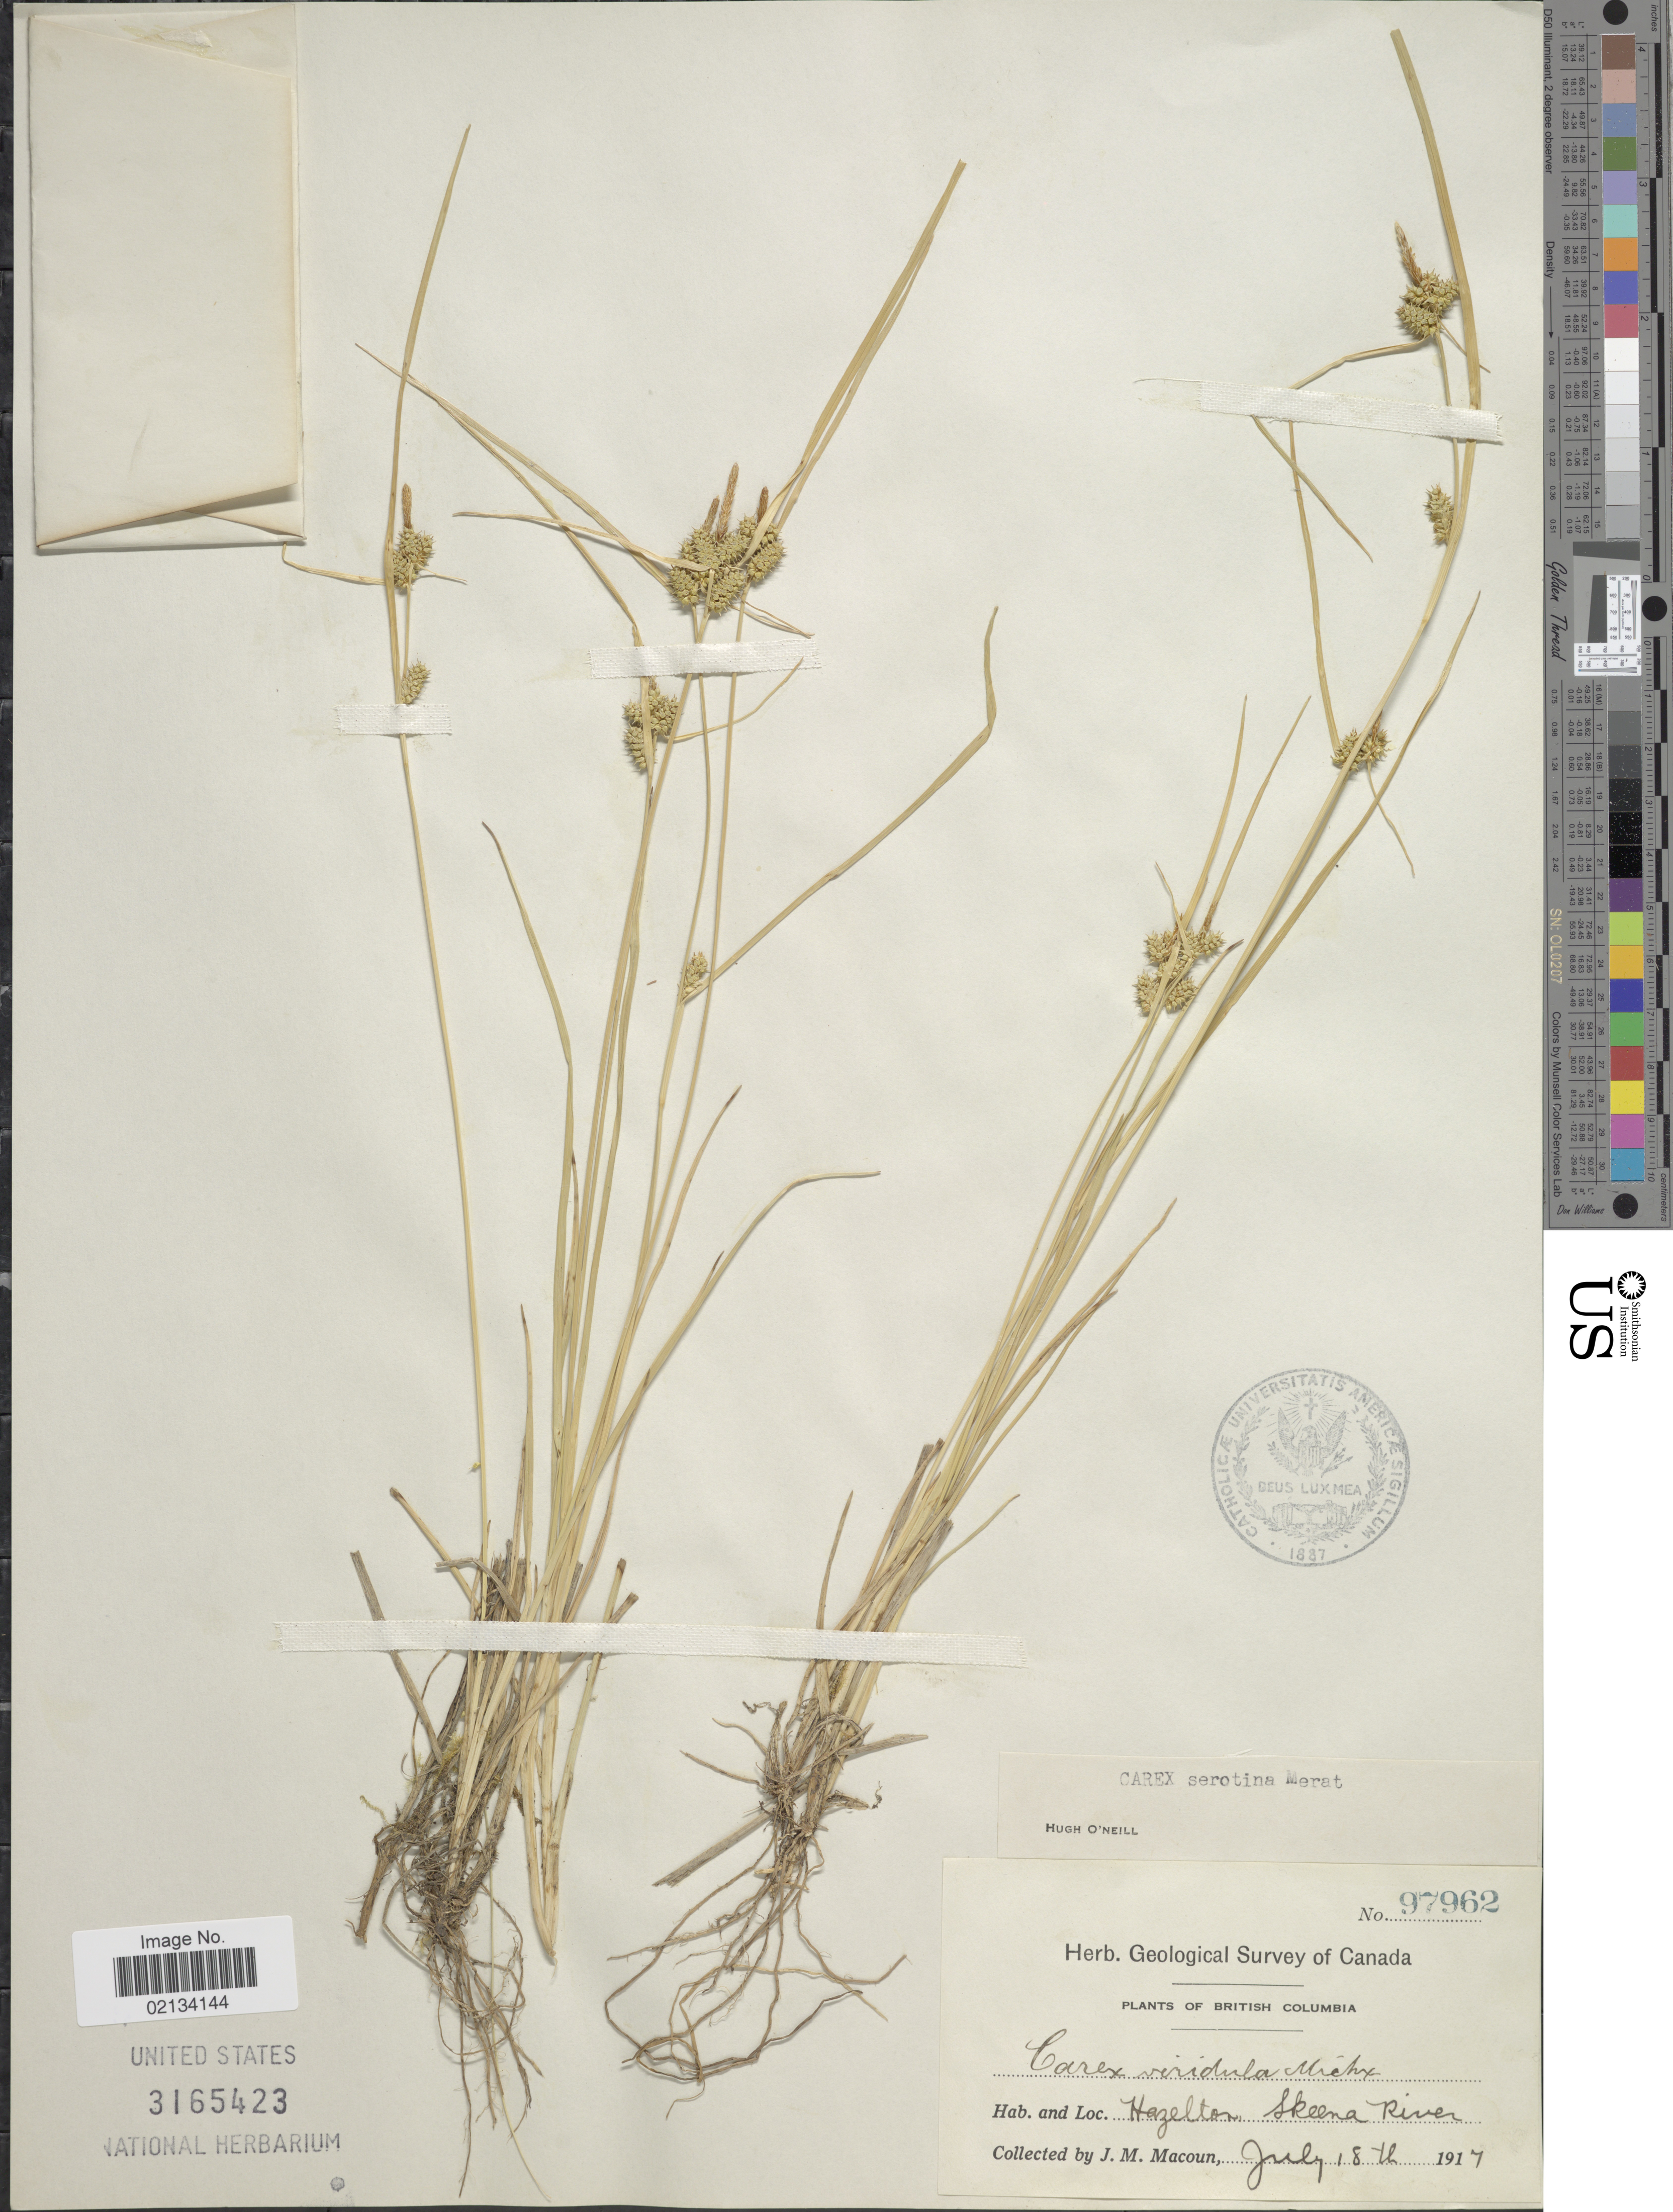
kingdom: Plantae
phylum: Tracheophyta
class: Liliopsida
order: Poales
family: Cyperaceae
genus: Carex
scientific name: Carex oederi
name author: Retz.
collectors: J. M. Macoun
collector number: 97962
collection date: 1917-07-18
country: Canada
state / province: British Columbia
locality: Hazelton Skeena River.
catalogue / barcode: US 3165423